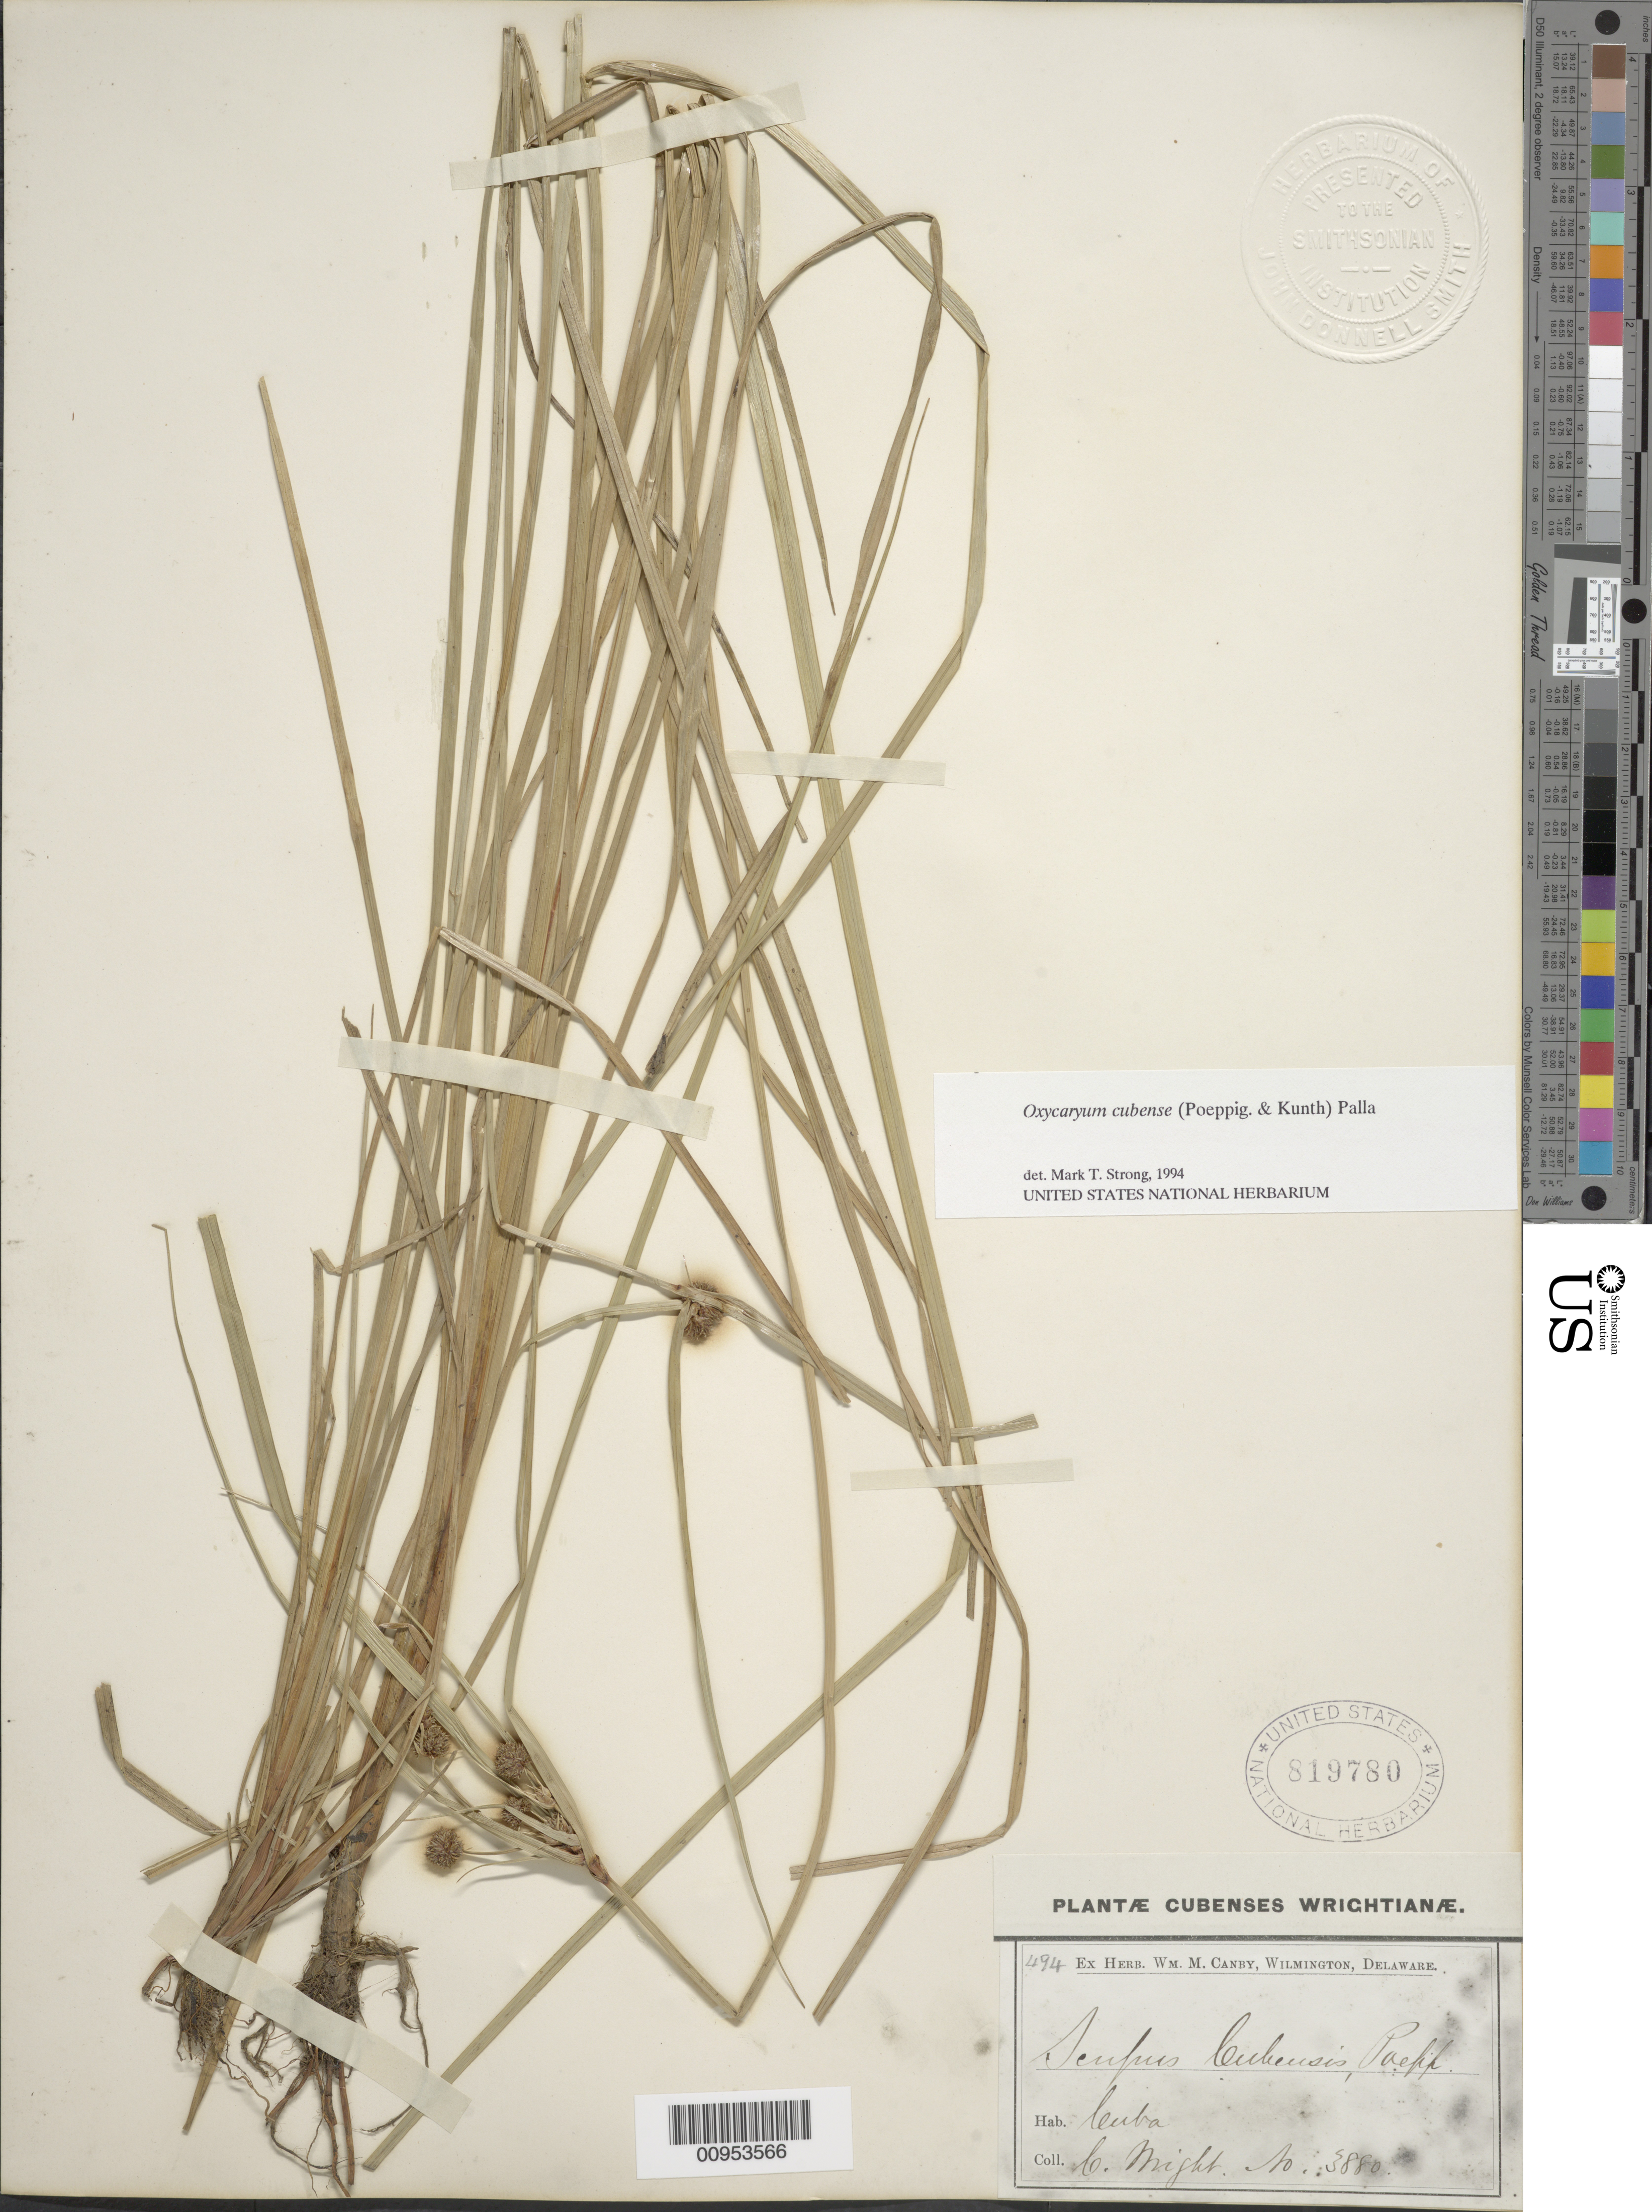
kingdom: Plantae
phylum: Tracheophyta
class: Liliopsida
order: Poales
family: Cyperaceae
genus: Cyperus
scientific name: Cyperus blepharoleptos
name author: Steud.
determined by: Strong, M. T., (US), Smithsonian Institution - National Museum of Natural History (UNITED STATES)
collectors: C. Wright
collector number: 3880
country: Cuba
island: Cuba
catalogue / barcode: US 819780